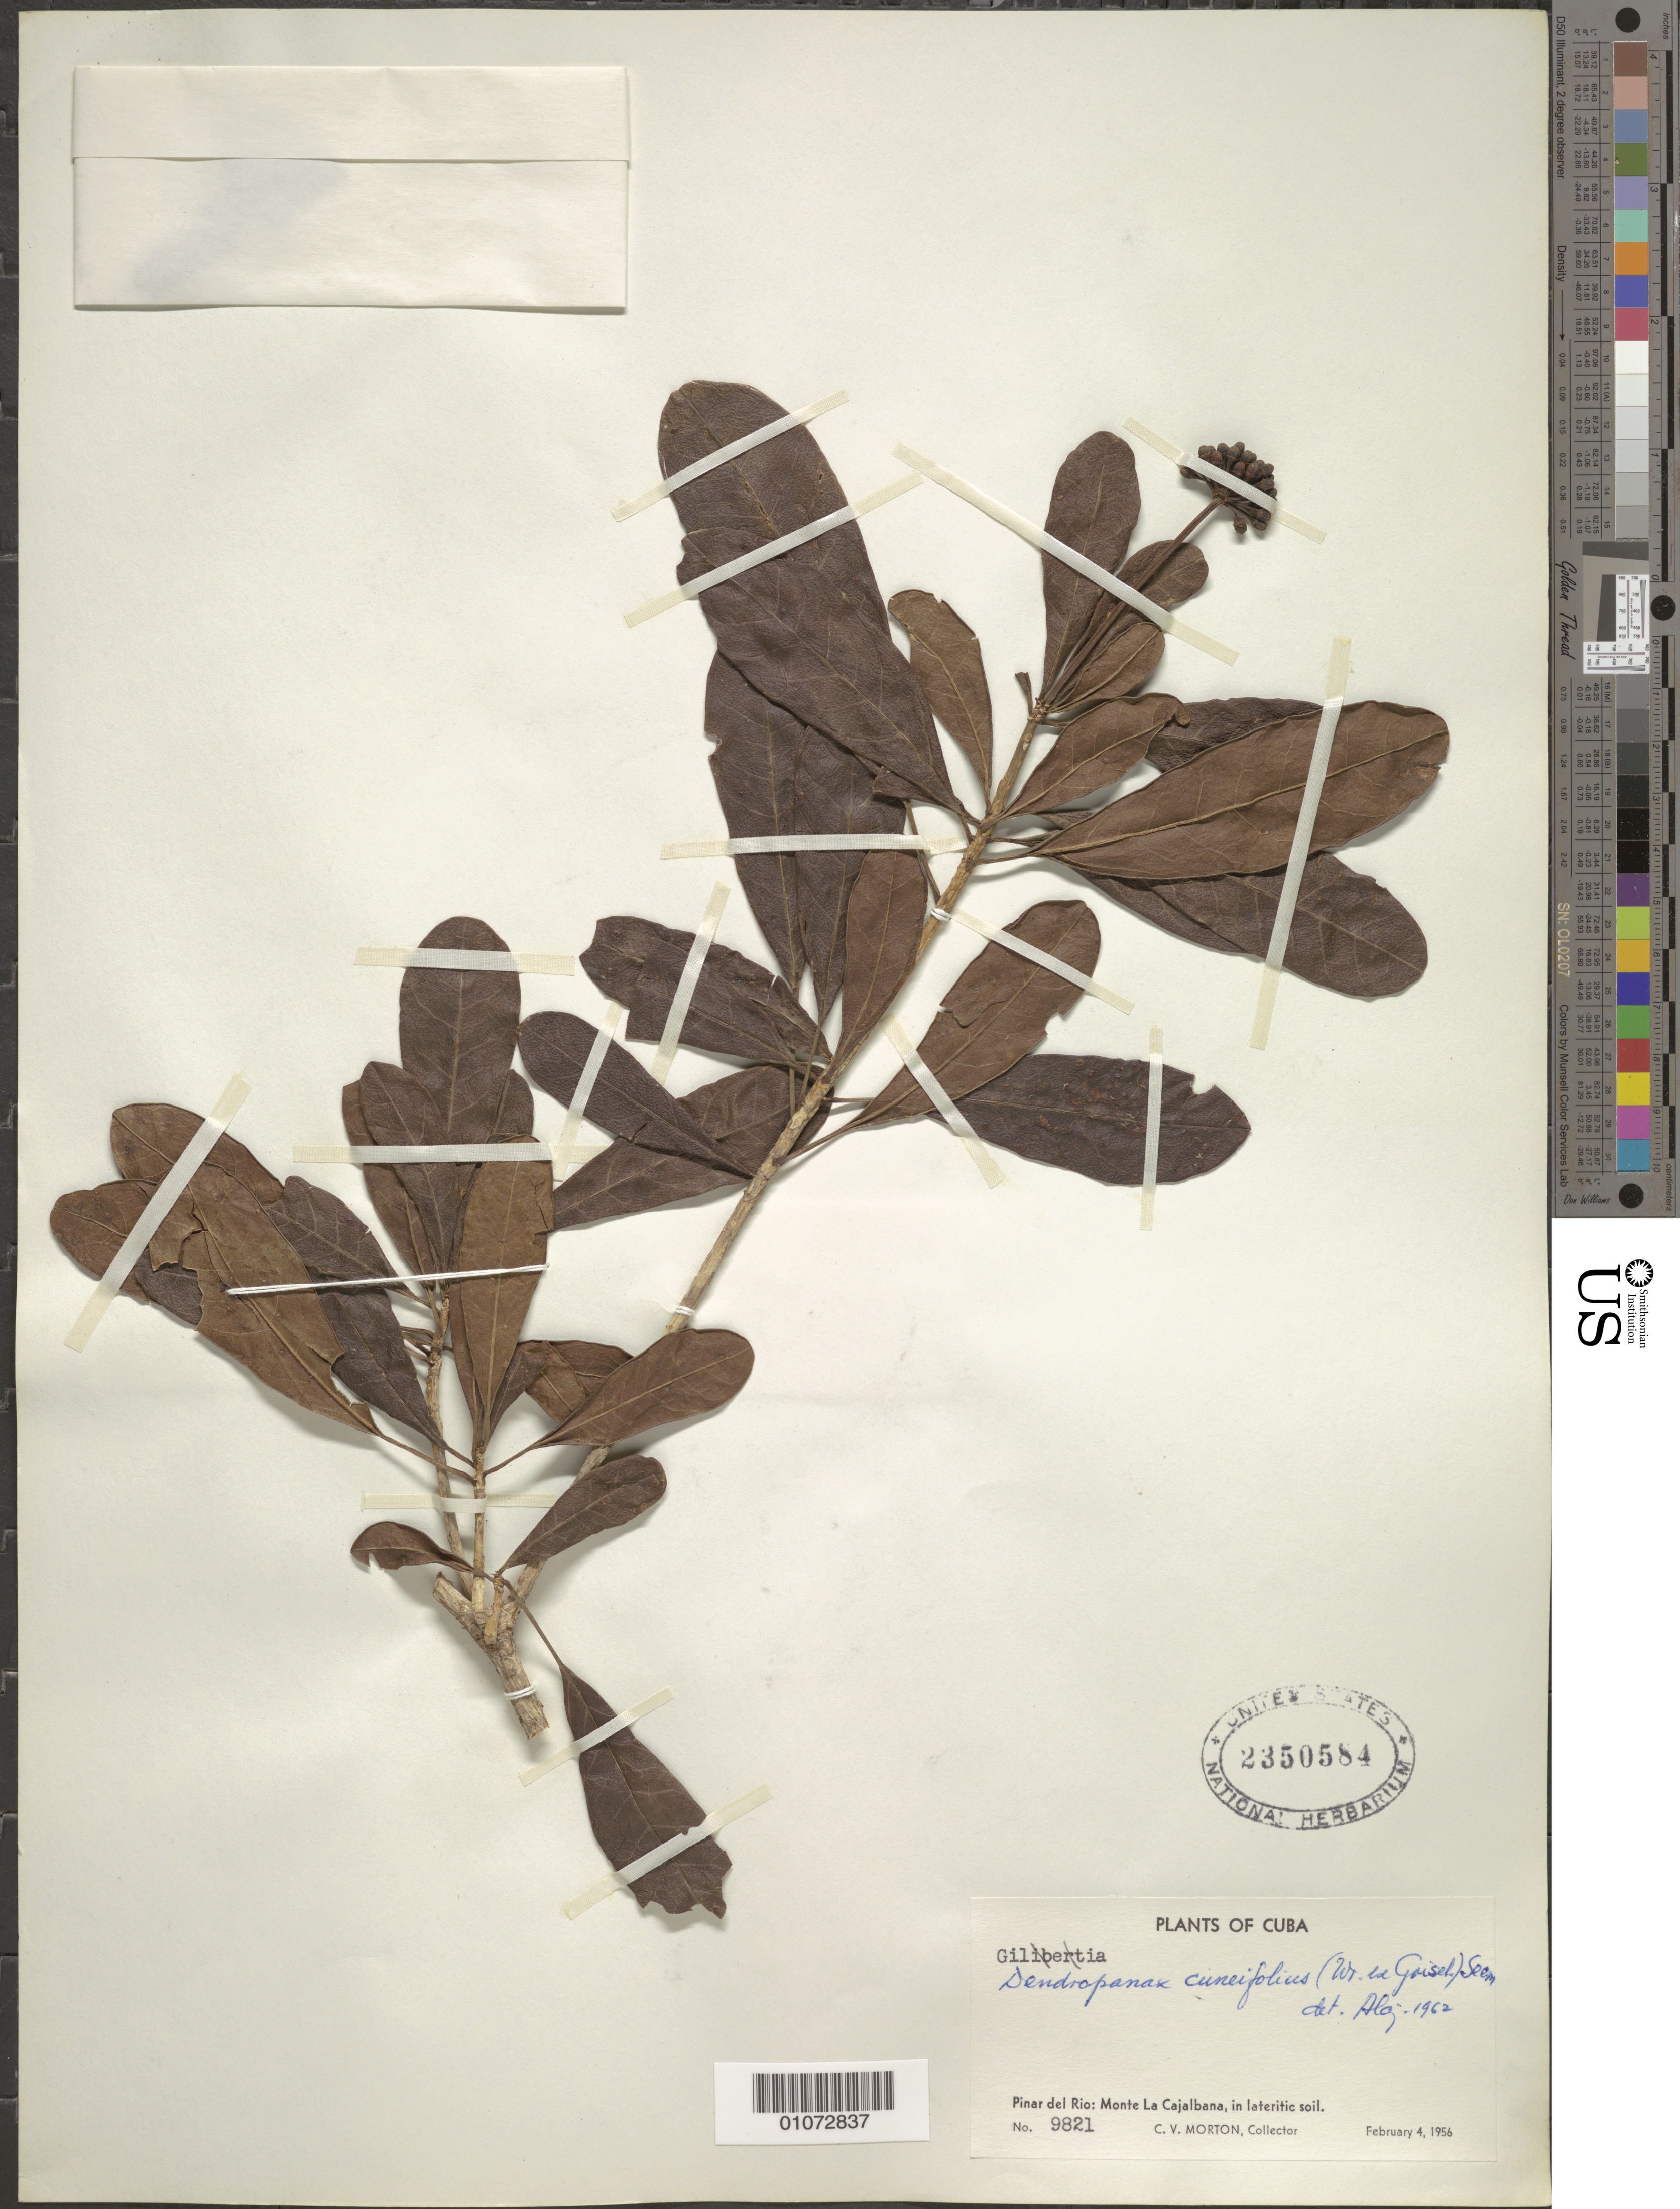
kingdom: Plantae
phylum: Tracheophyta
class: Magnoliopsida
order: Apiales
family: Araliaceae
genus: Dendropanax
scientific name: Dendropanax cuneifolius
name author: (C. Wright ex Griseb.) Seem.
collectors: C. V. Morton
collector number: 9821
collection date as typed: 04 Feb 1956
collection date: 1956-02-04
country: Cuba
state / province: Pinar del Rio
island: Cuba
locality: Monte la Cajalbana in lateritic soil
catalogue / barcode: US 2350584